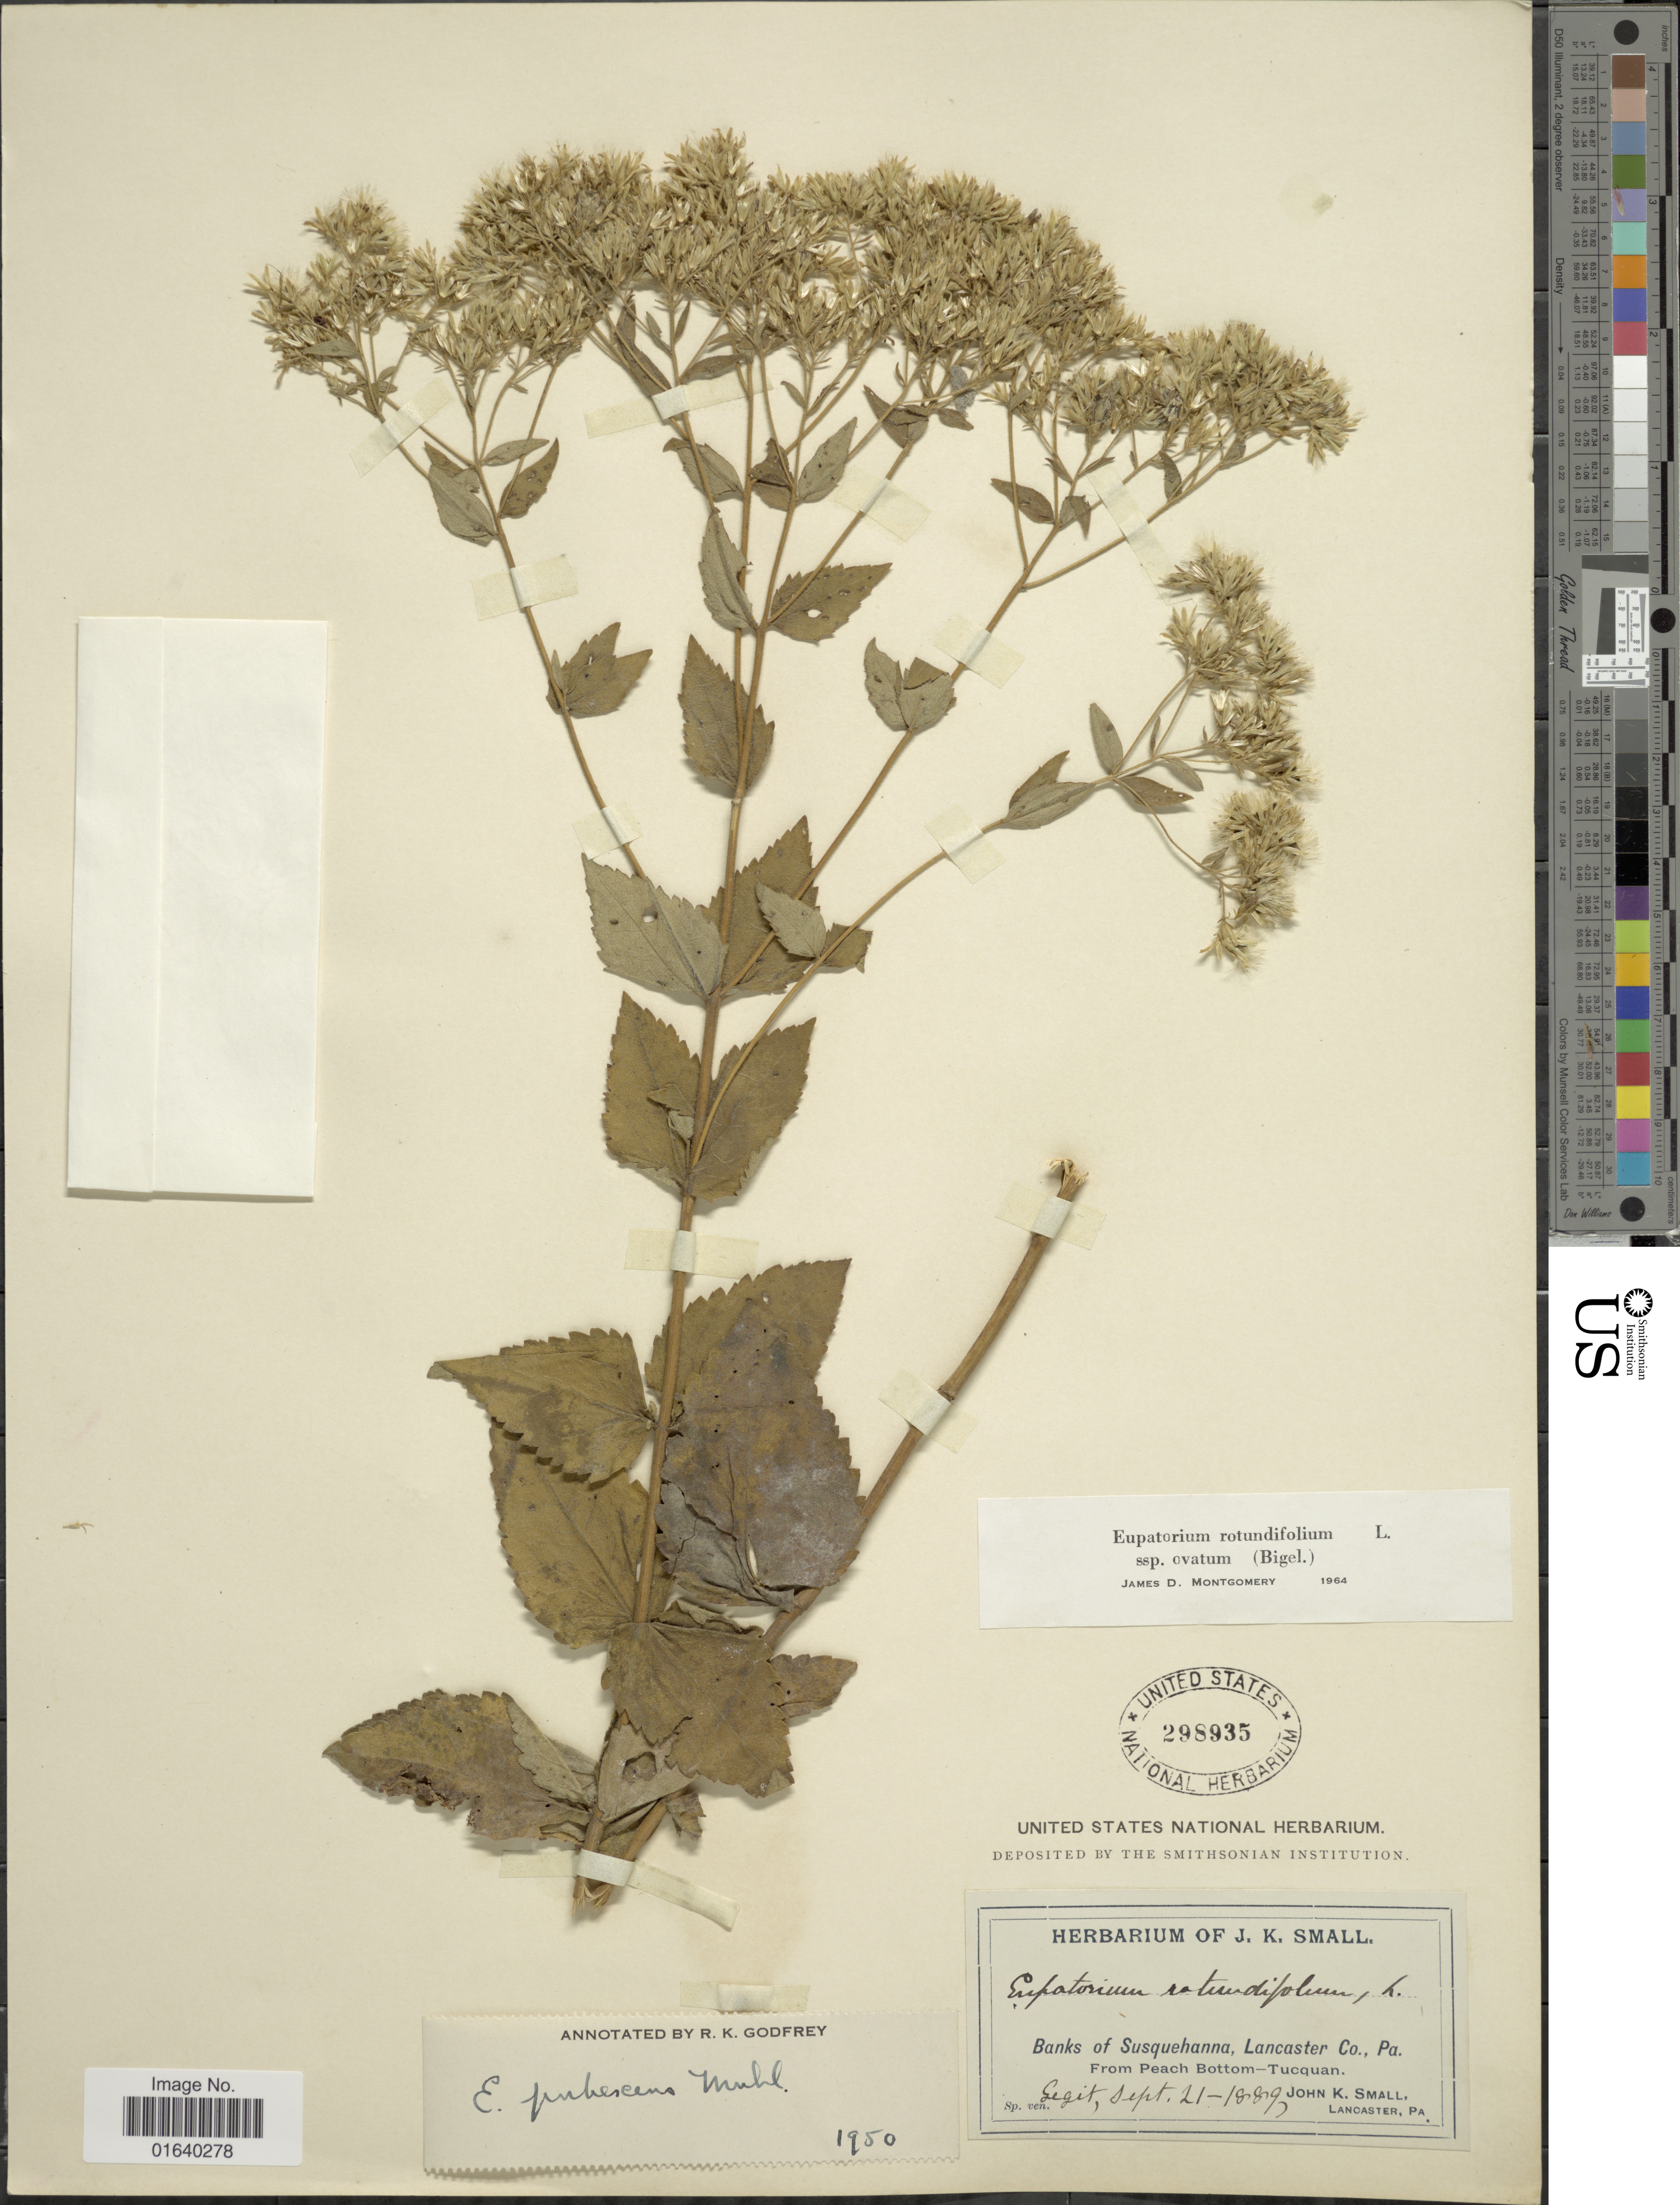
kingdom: Plantae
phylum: Tracheophyta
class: Magnoliopsida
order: Asterales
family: Asteraceae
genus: Eupatorium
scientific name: Eupatorium rotundifolium var. ovatum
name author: (Bigelow) J.D. Montgom. & Fairbrothers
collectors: J. K. Small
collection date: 1889-09-21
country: United States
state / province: Pennsylvania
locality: Banks of Susquehanna, Lancaster Co., From Peach Bottom-Tucquan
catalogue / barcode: US 298935